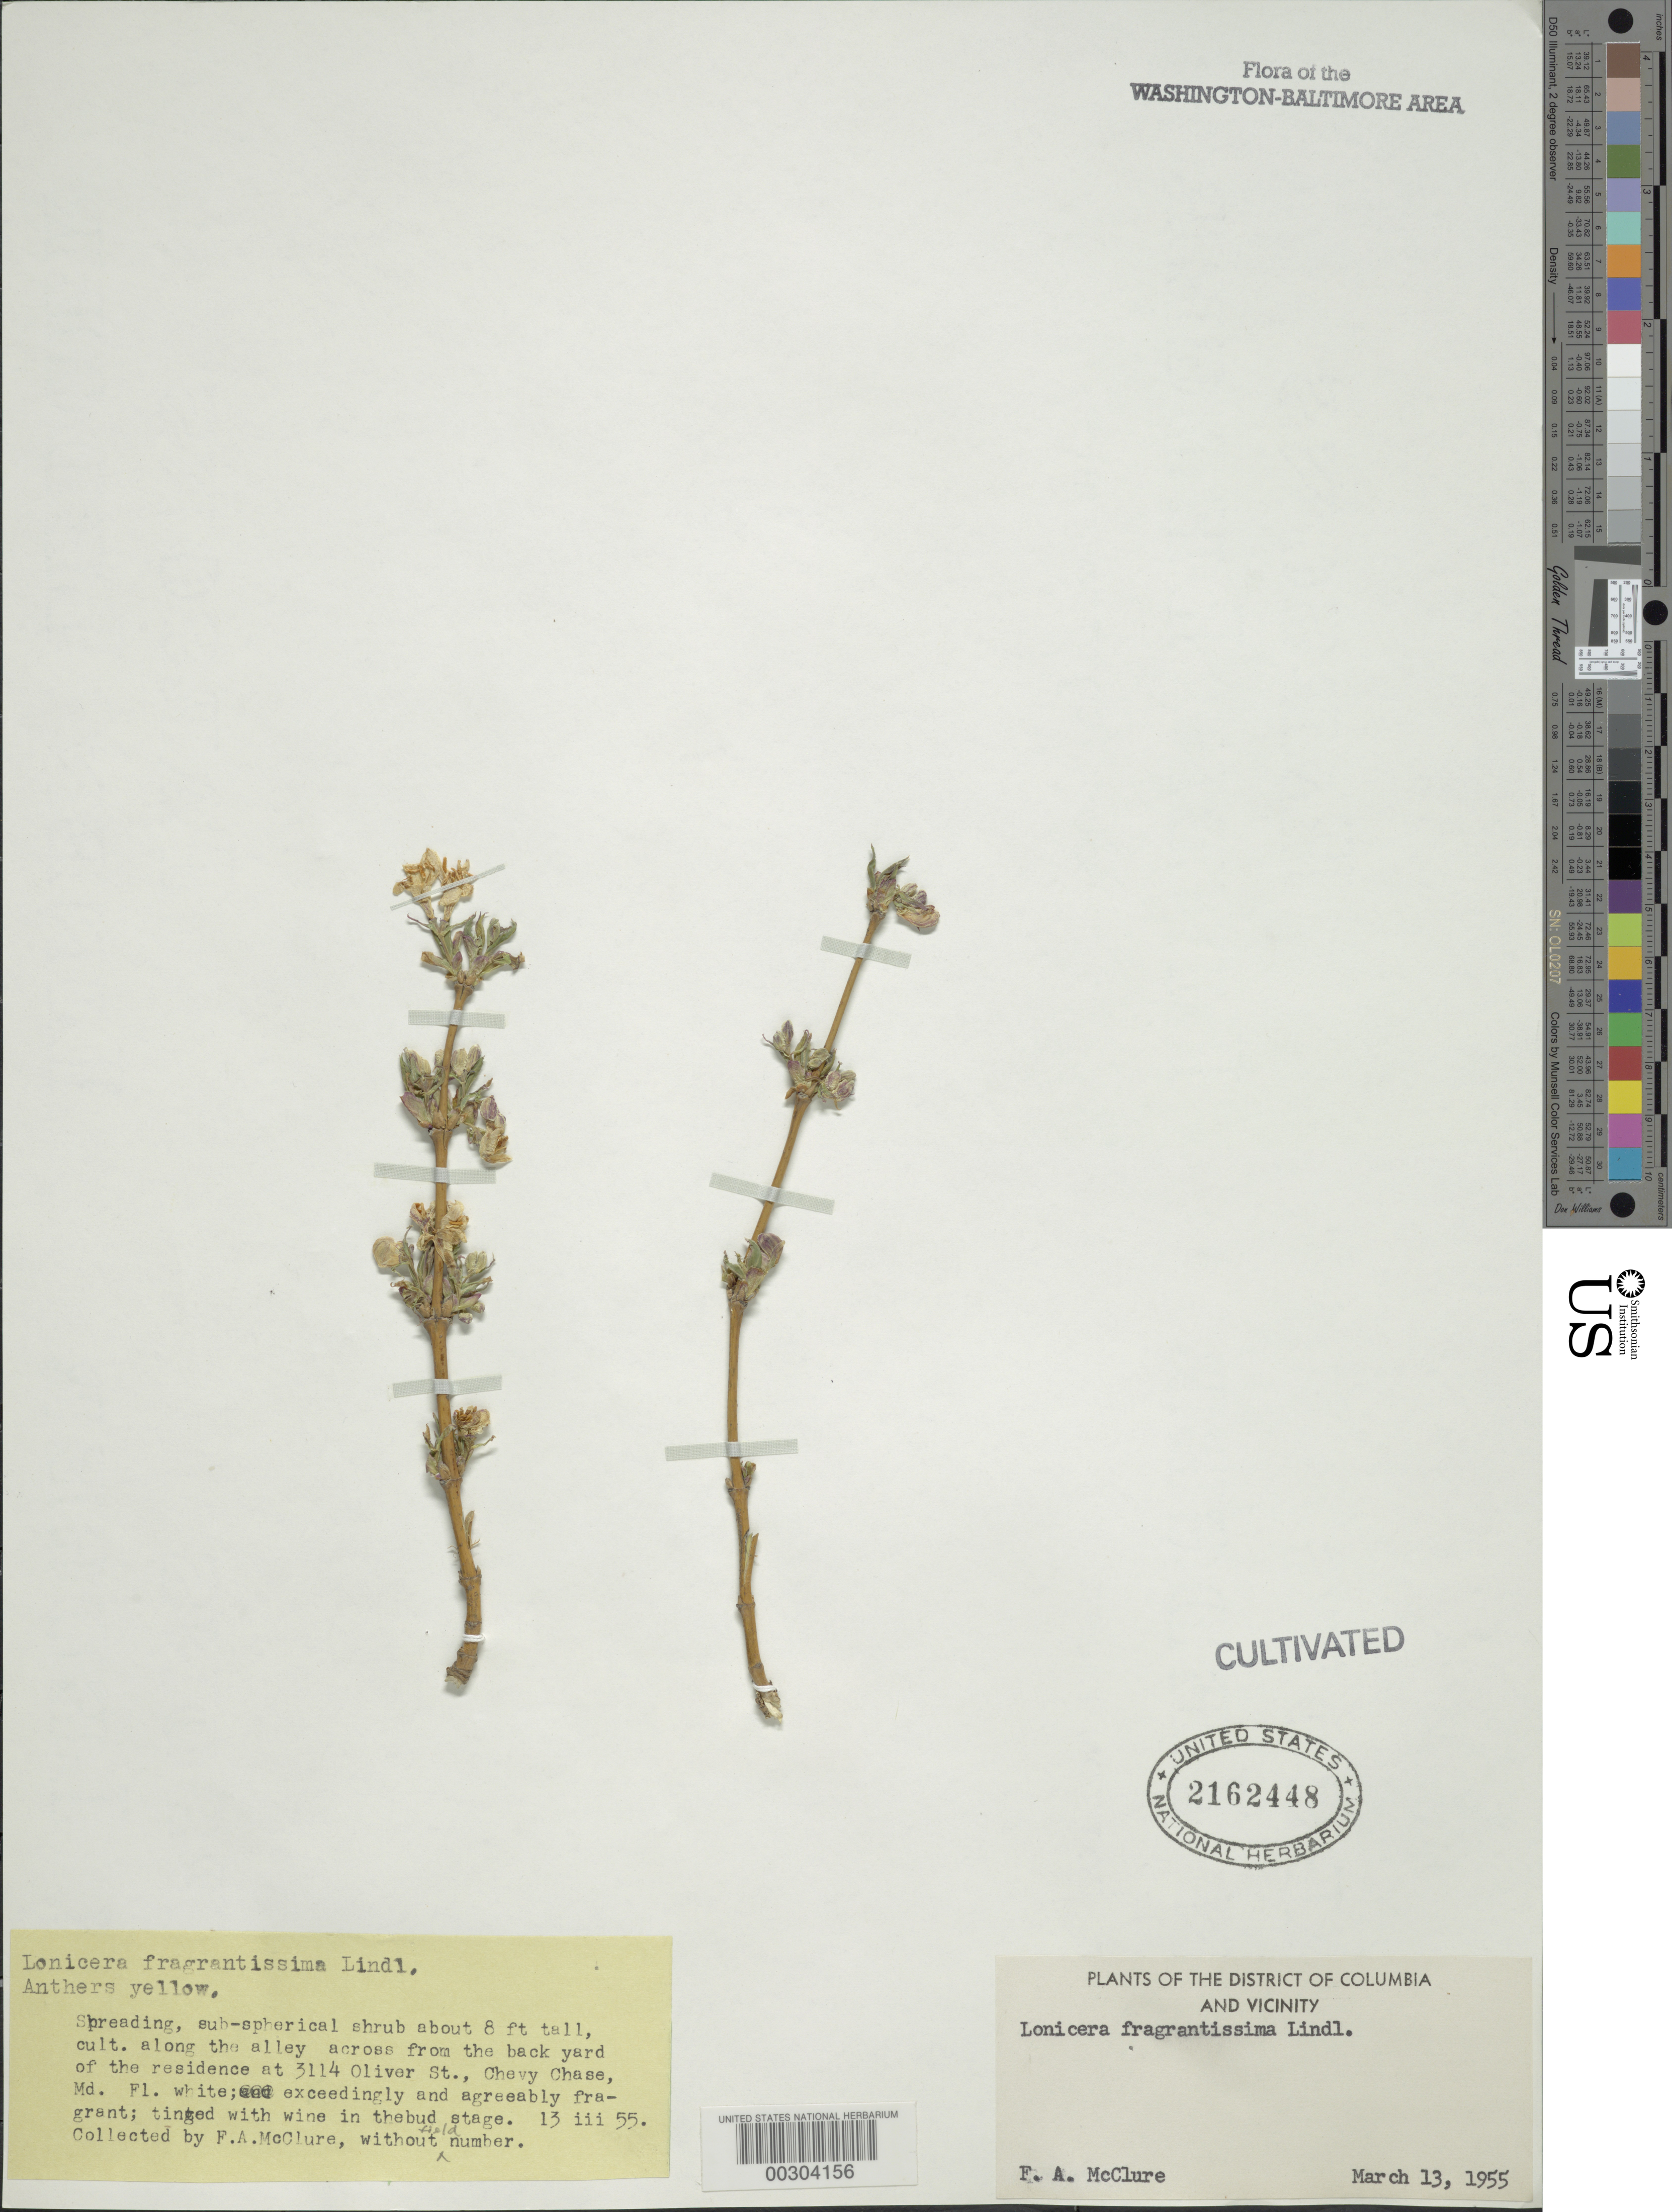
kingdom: Plantae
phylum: Tracheophyta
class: Magnoliopsida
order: Dipsacales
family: Caprifoliaceae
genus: Lonicera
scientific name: Lonicera fragrantissima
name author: Lindl. & Paxt.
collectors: F. A. McClure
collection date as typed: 13 Mar 1955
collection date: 1955-03-13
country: United States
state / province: Maryland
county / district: Montgomery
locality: Chevy Chase, 3114 Oliver St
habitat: Back yard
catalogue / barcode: US 2162448